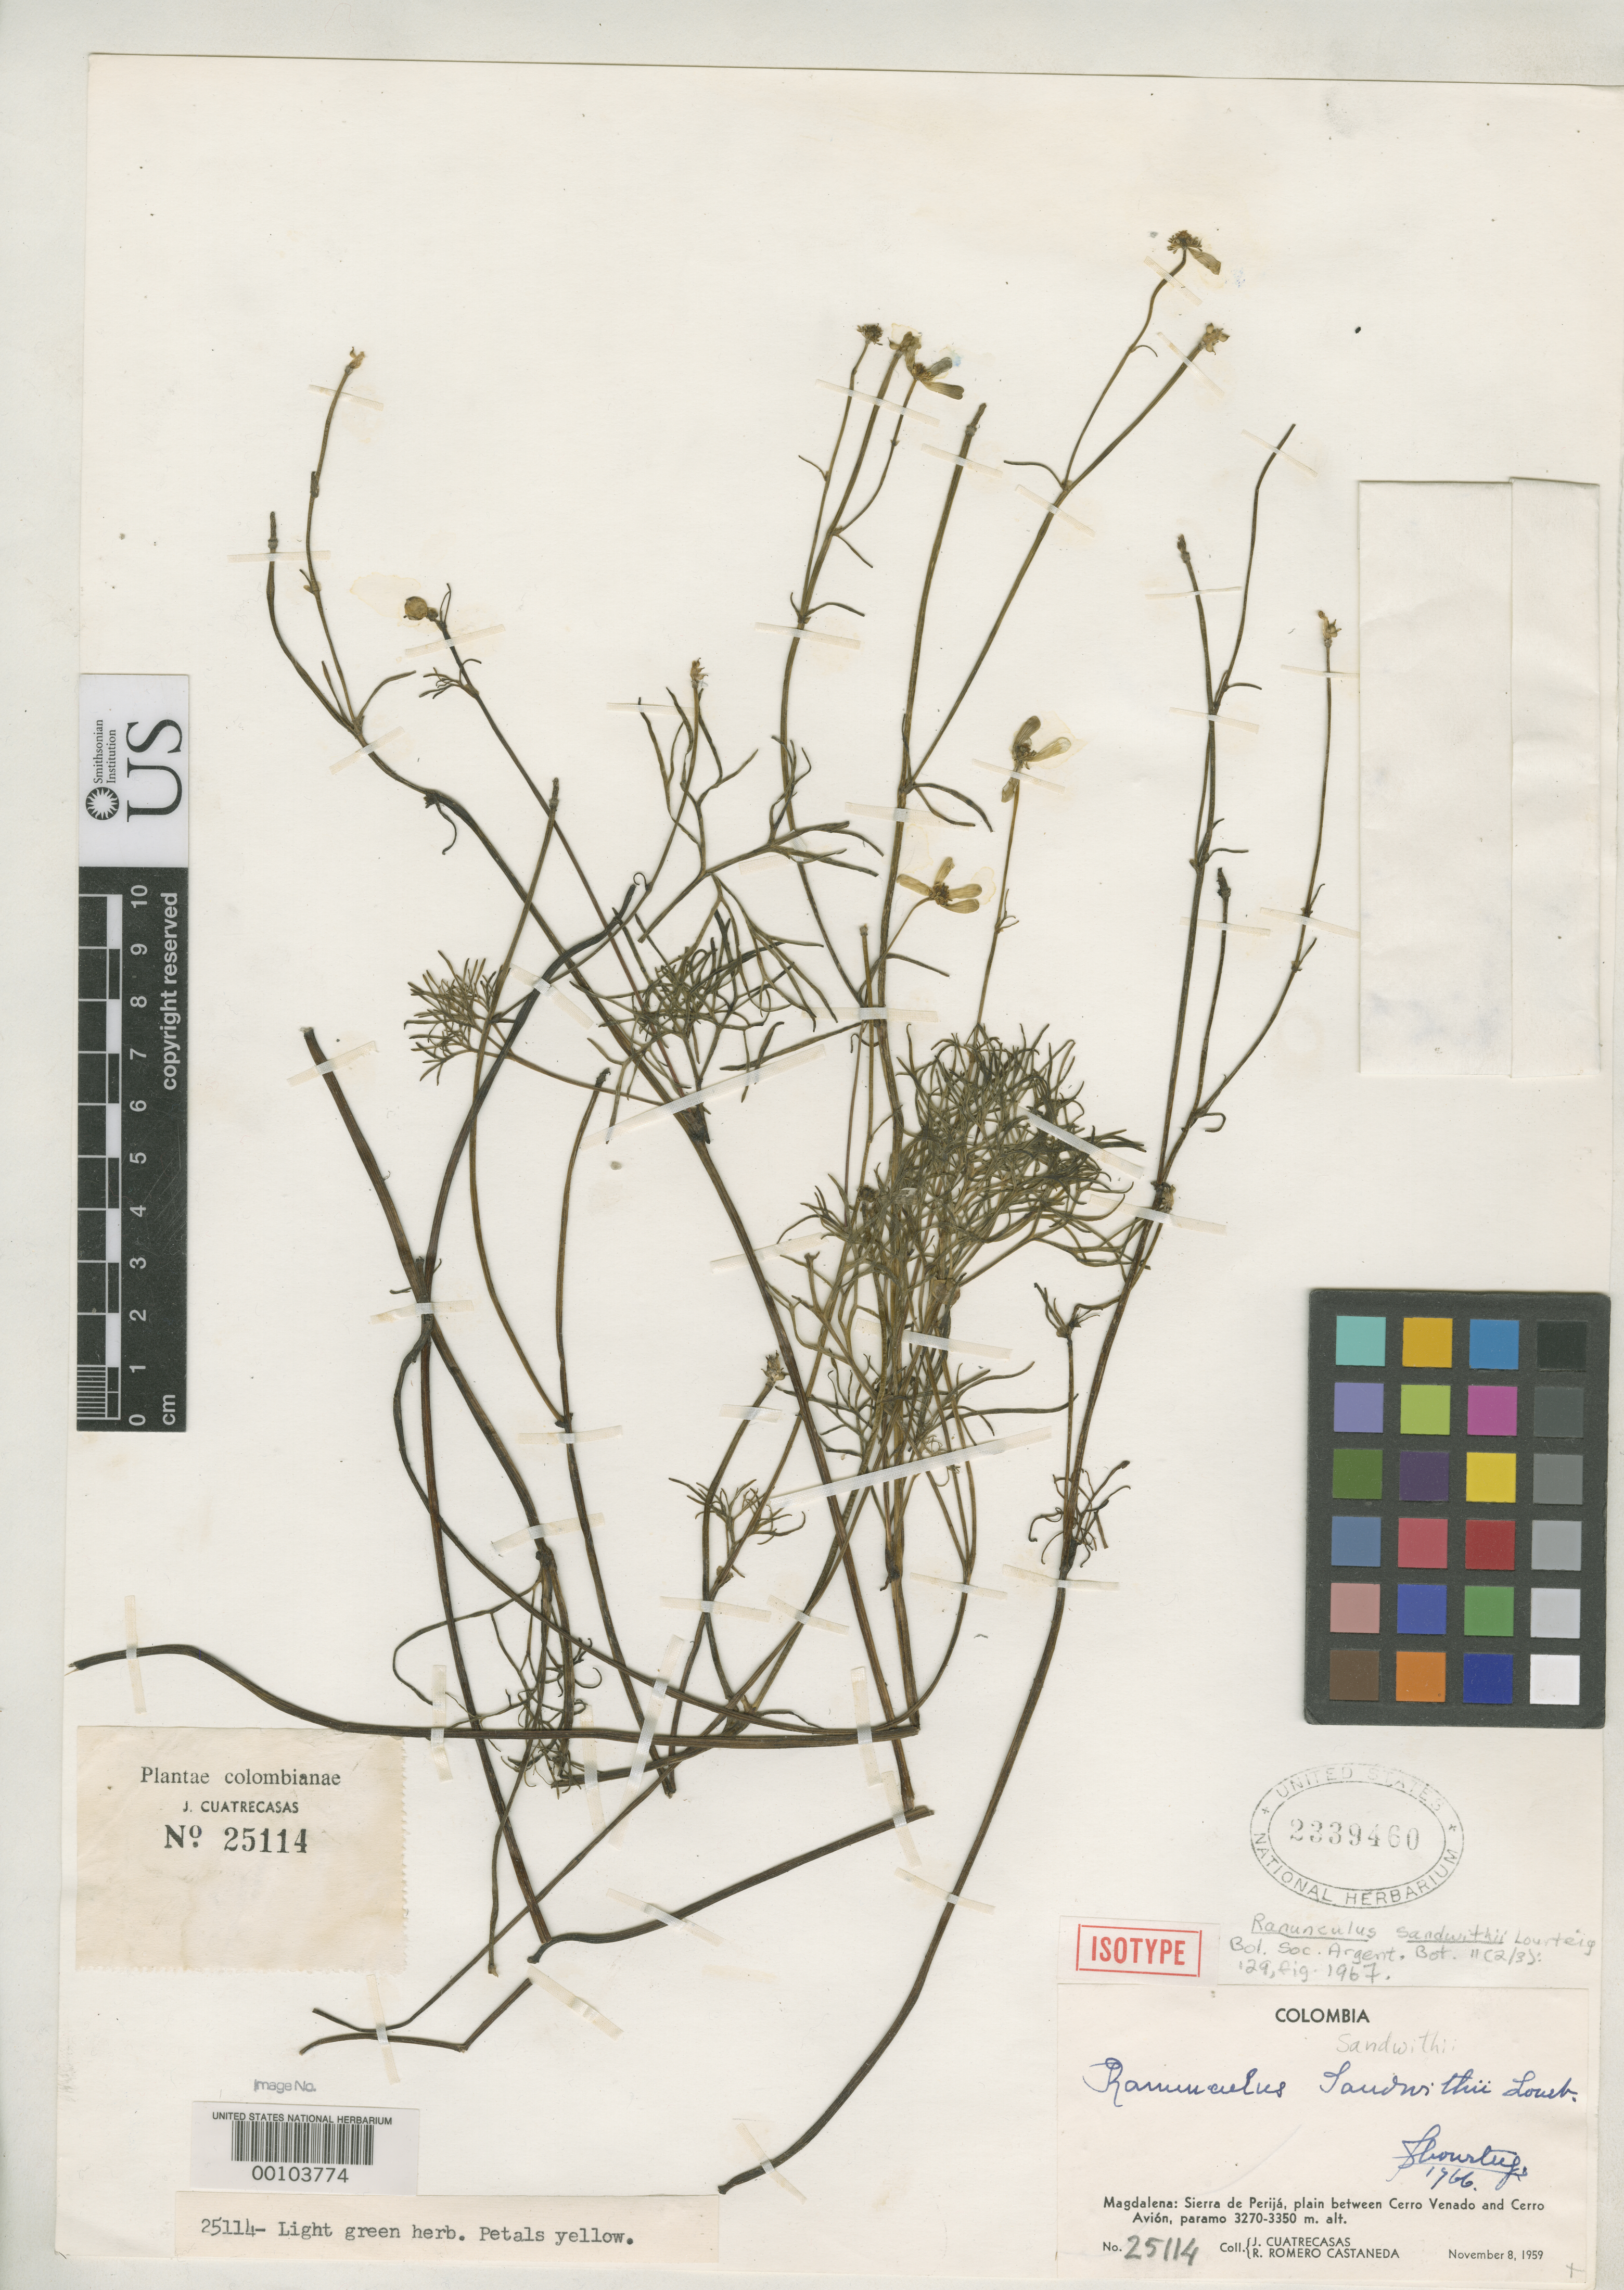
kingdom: Plantae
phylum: Tracheophyta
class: Magnoliopsida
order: Ranunculales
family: Ranunculaceae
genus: Ranunculus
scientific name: Ranunculus sandwithii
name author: Lourteig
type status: Isotype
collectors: J. Cuatrecasas & R. Romero Castañeda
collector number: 25114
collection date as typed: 08 Nov 1959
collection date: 1959-11-08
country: Colombia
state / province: Magdalena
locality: Sierra de Perija, between Cerro Venado and Cerro Avion.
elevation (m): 3270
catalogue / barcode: US 2339460